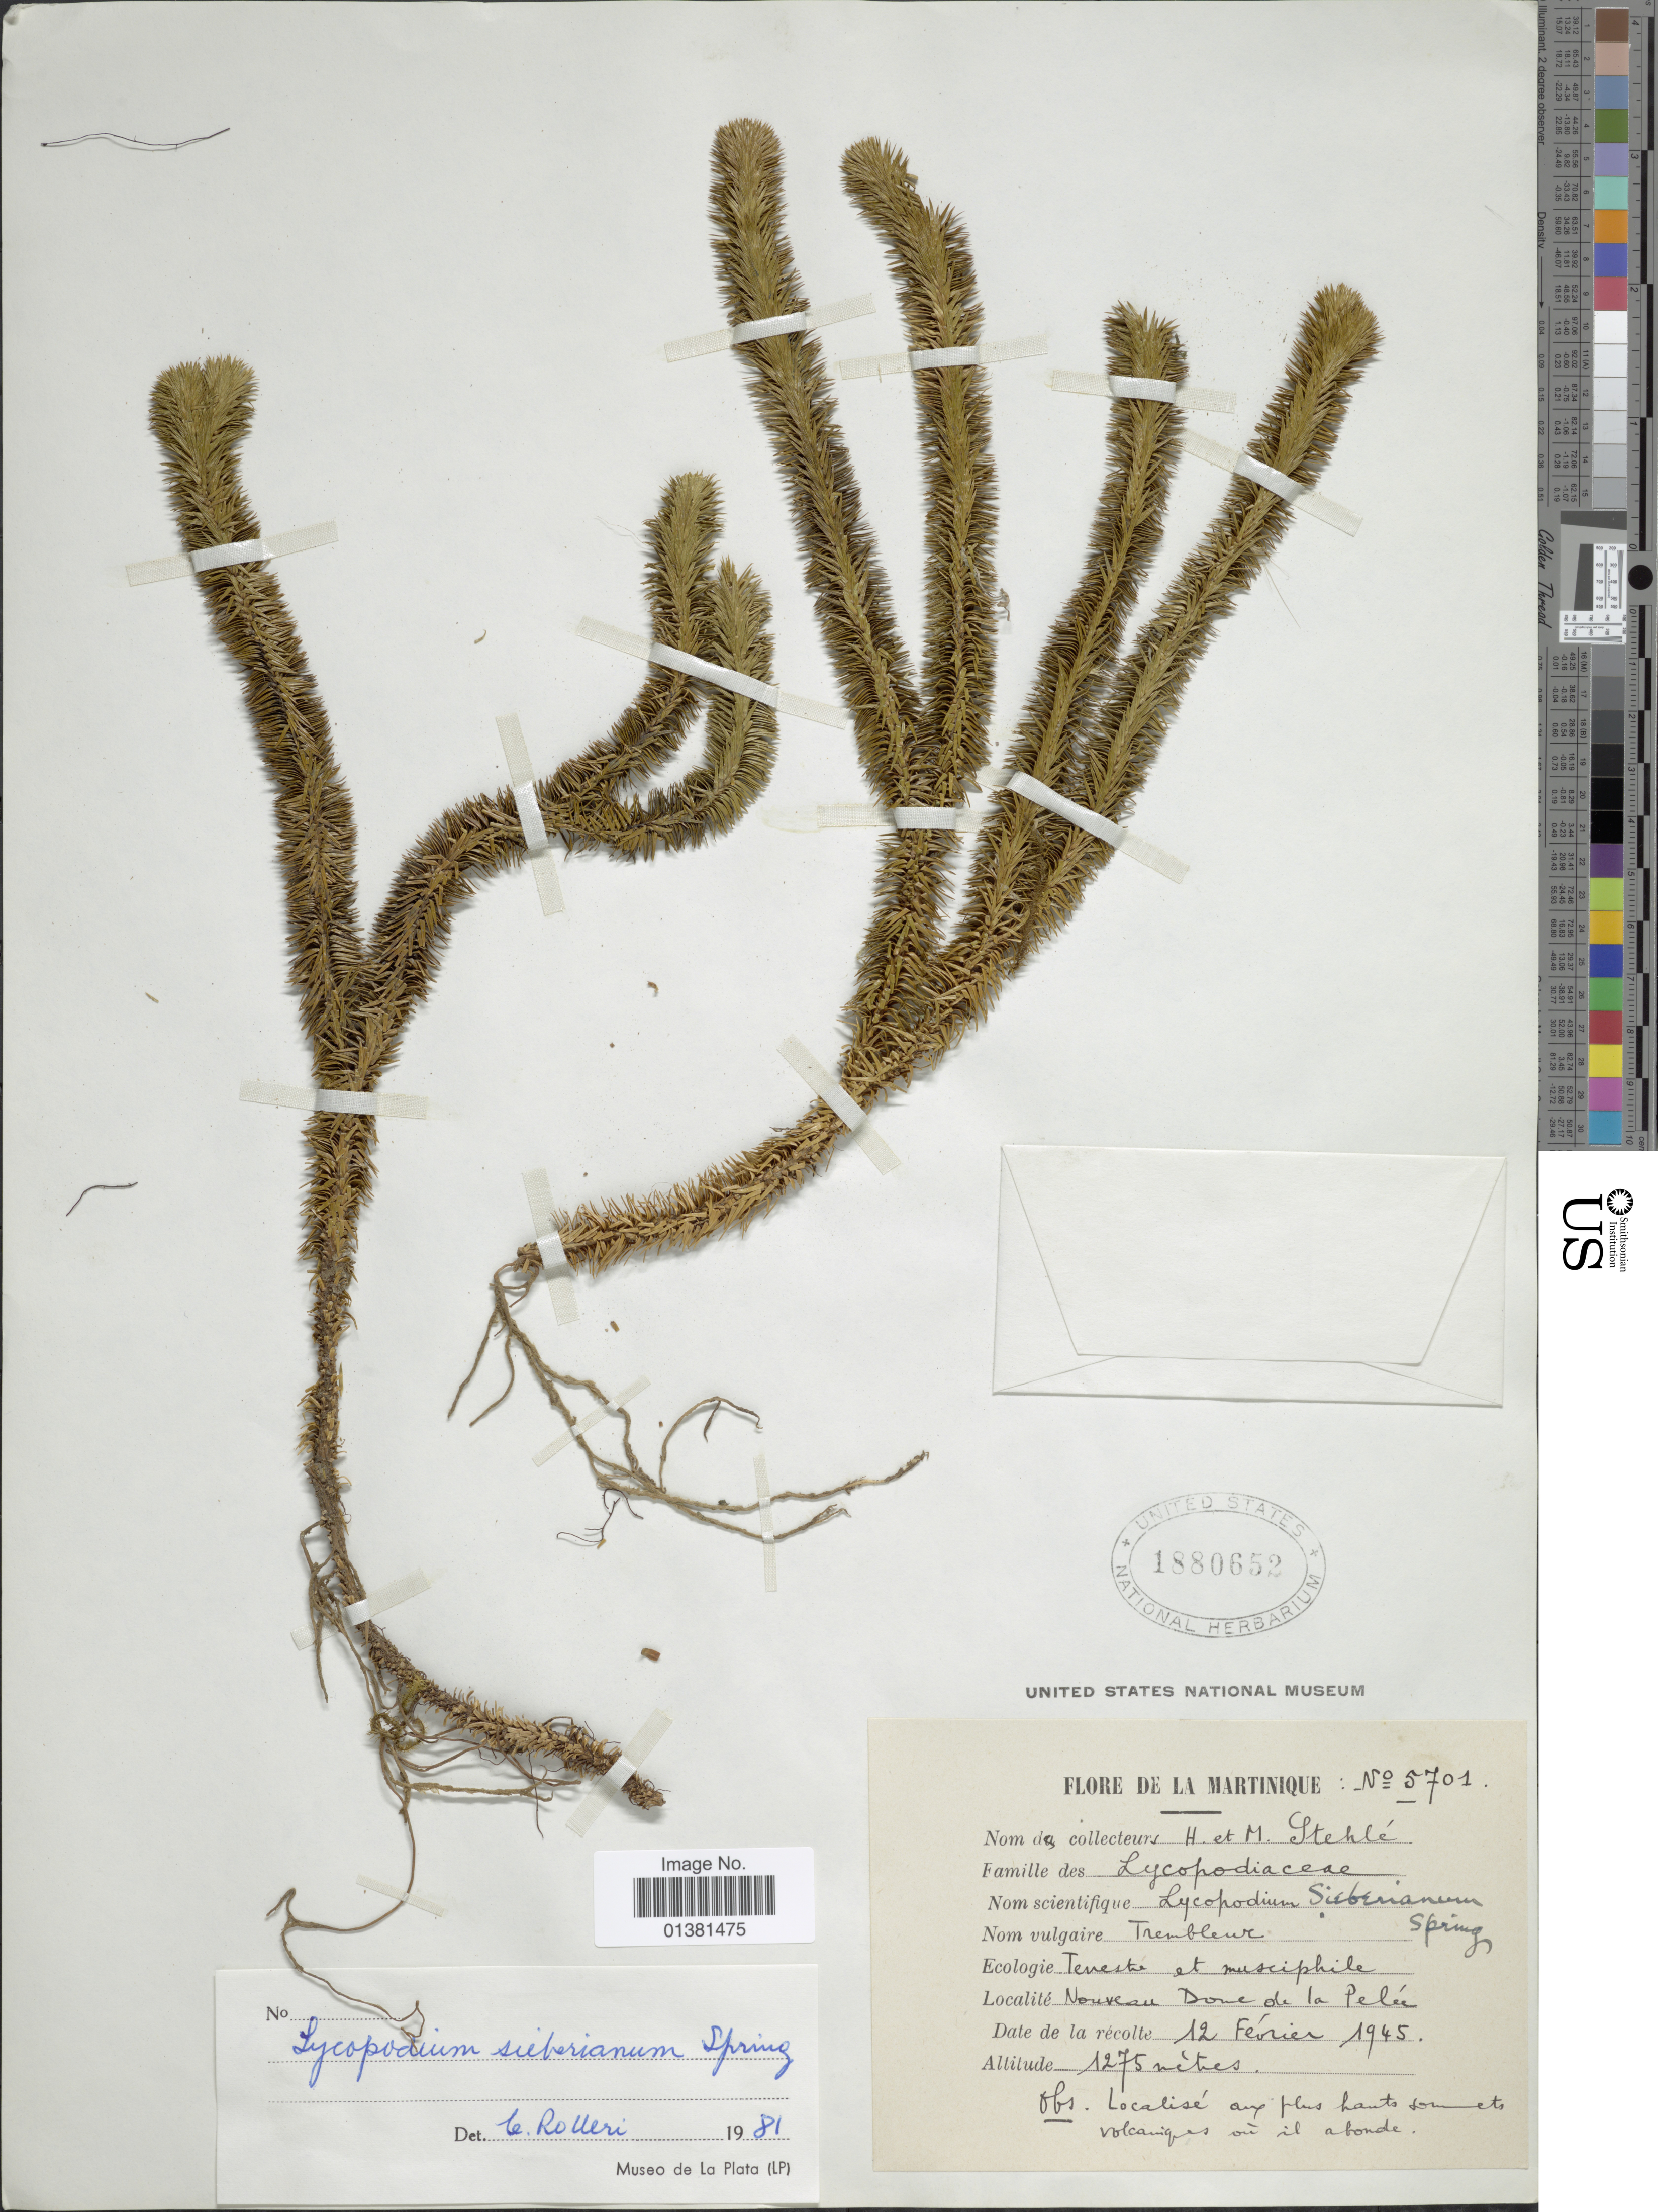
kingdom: Plantae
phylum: Tracheophyta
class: Lycopodiopsida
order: Lycopodiales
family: Lycopodiaceae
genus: Phlegmariurus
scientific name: Phlegmariurus sieberianus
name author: (Spring) B. Øllg.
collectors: H. Stehlé & M. Stehlé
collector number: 5701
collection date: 1945-02-12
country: Martinique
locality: Nouveau Dome de la Pelée.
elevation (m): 1275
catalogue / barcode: US 1880652